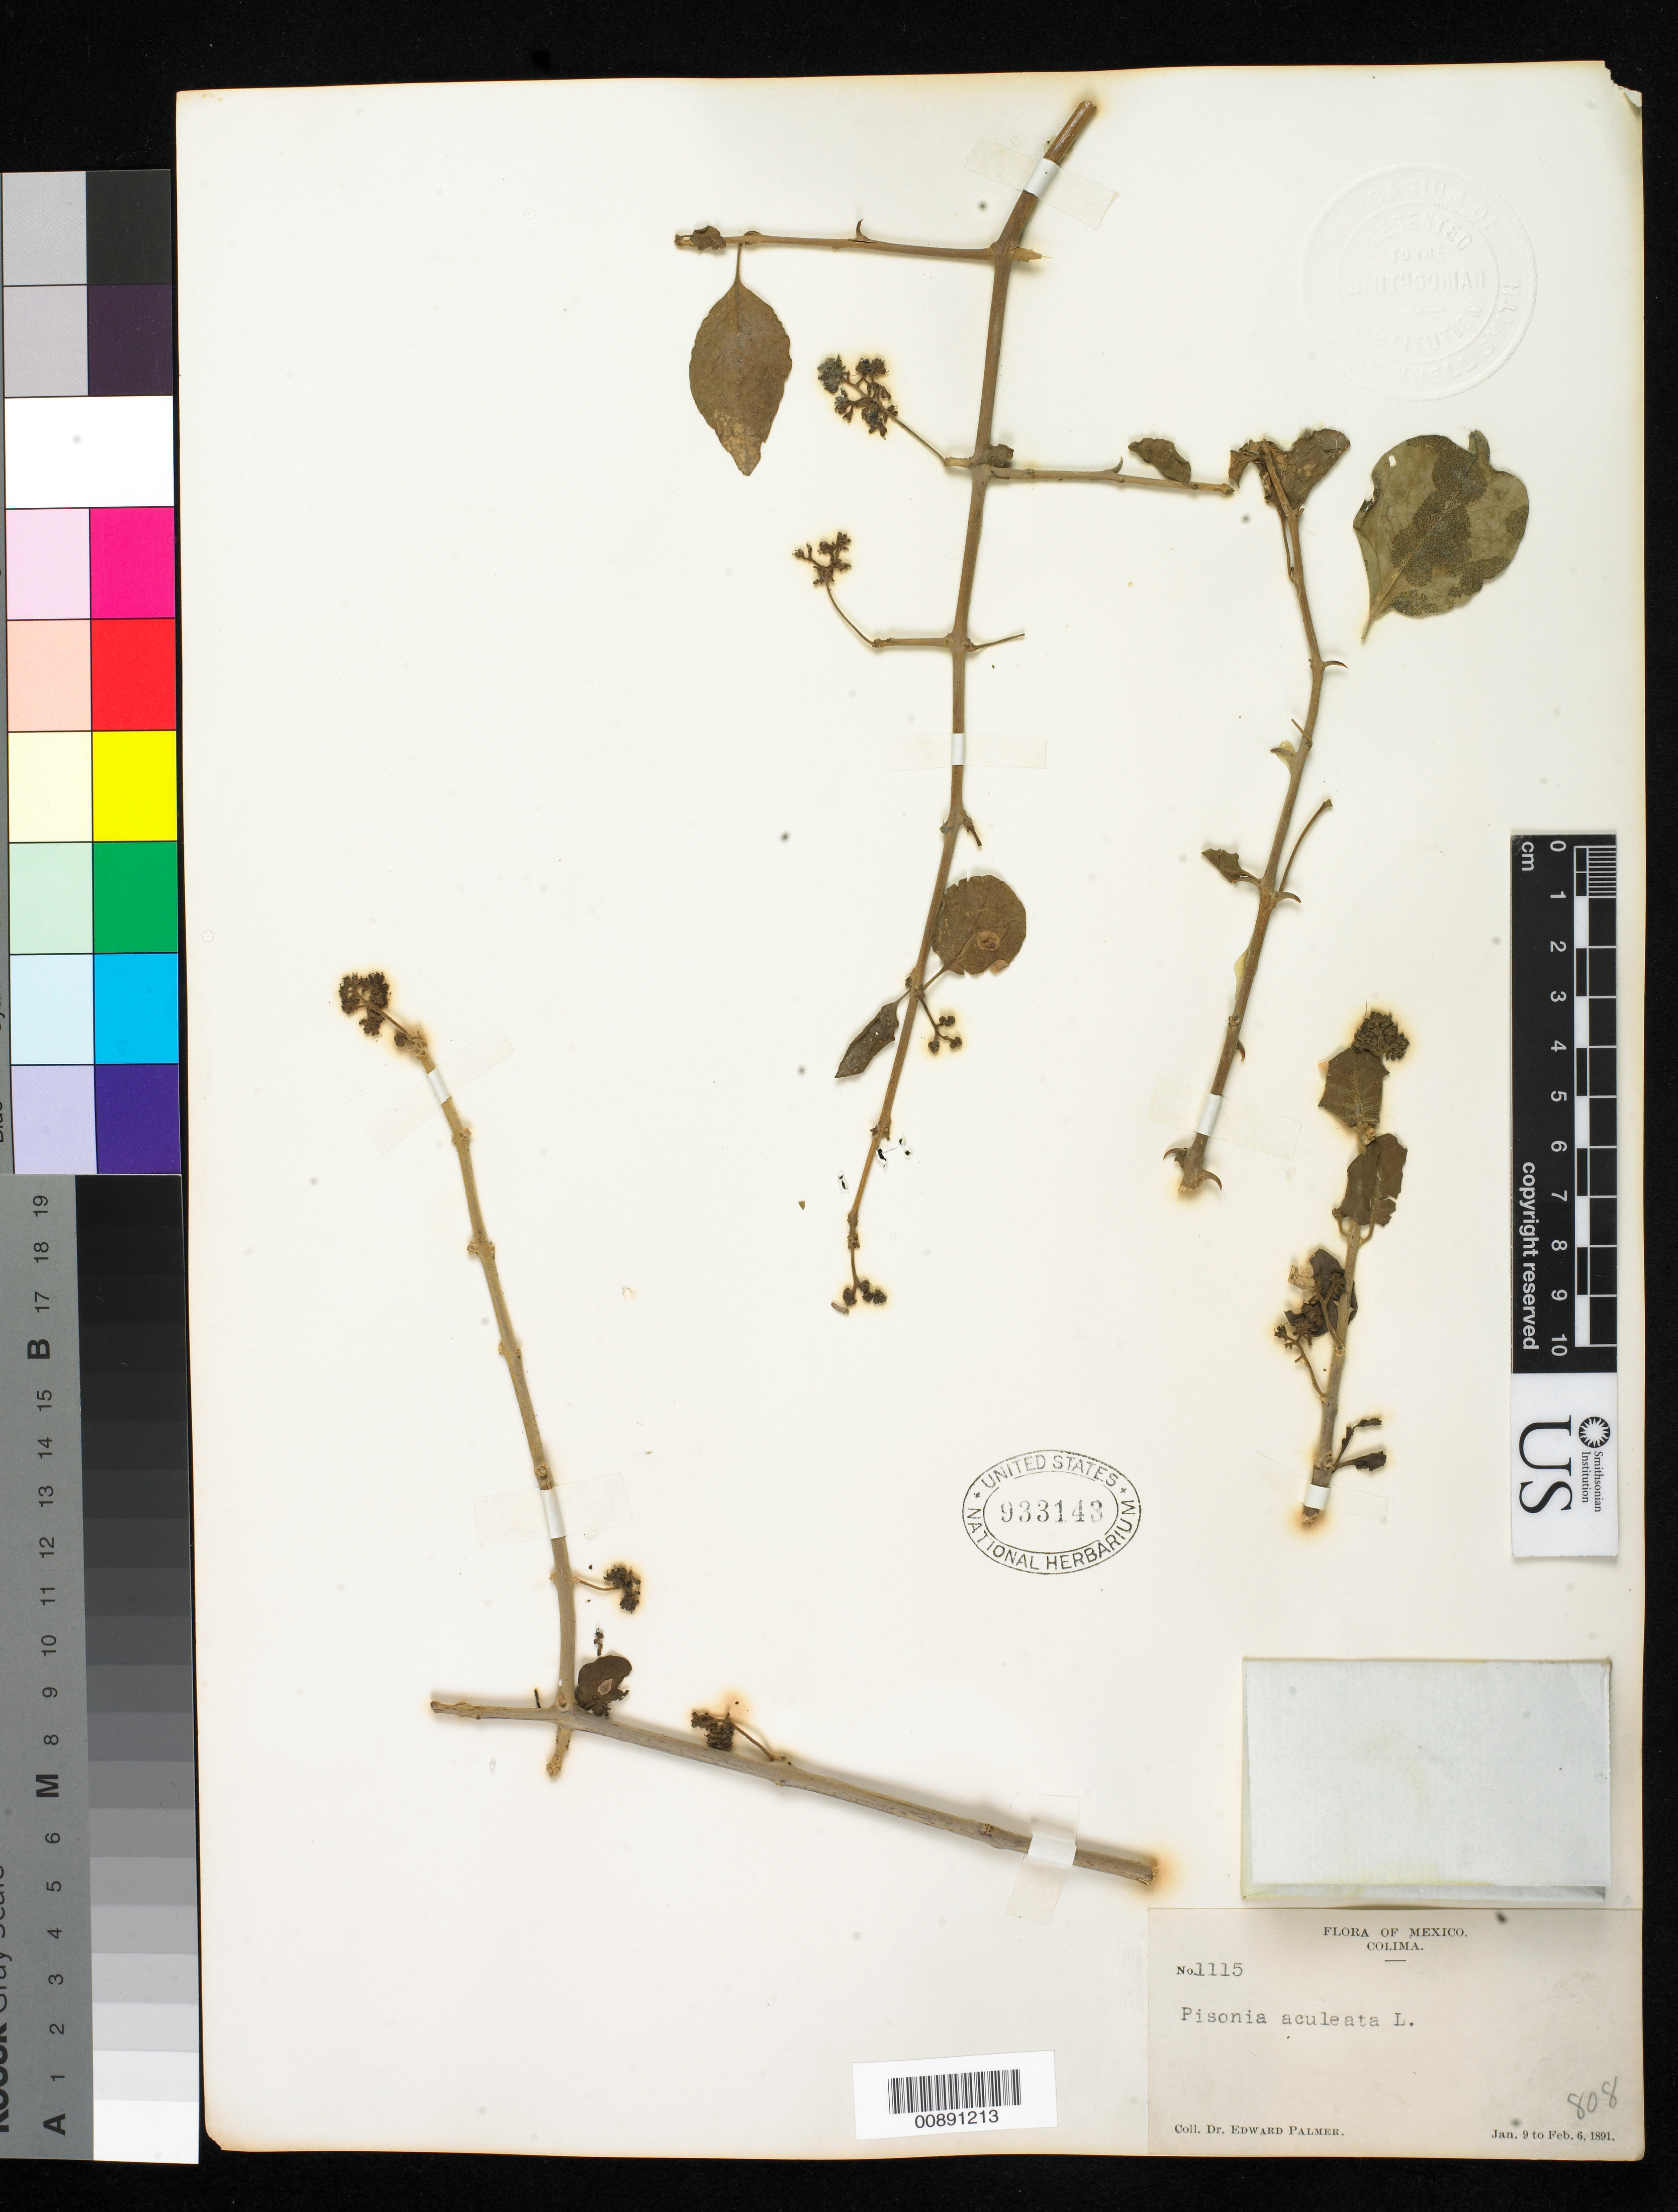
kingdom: Plantae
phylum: Tracheophyta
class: Magnoliopsida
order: Caryophyllales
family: Nyctaginaceae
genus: Pisonia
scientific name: Pisonia aculeata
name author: L.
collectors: E. Palmer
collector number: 1115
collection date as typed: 09 Jan 1891 to 06 Feb 1891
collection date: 1891-01-09/1891-02-06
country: Mexico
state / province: Colima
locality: Colima.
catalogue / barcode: US 933143